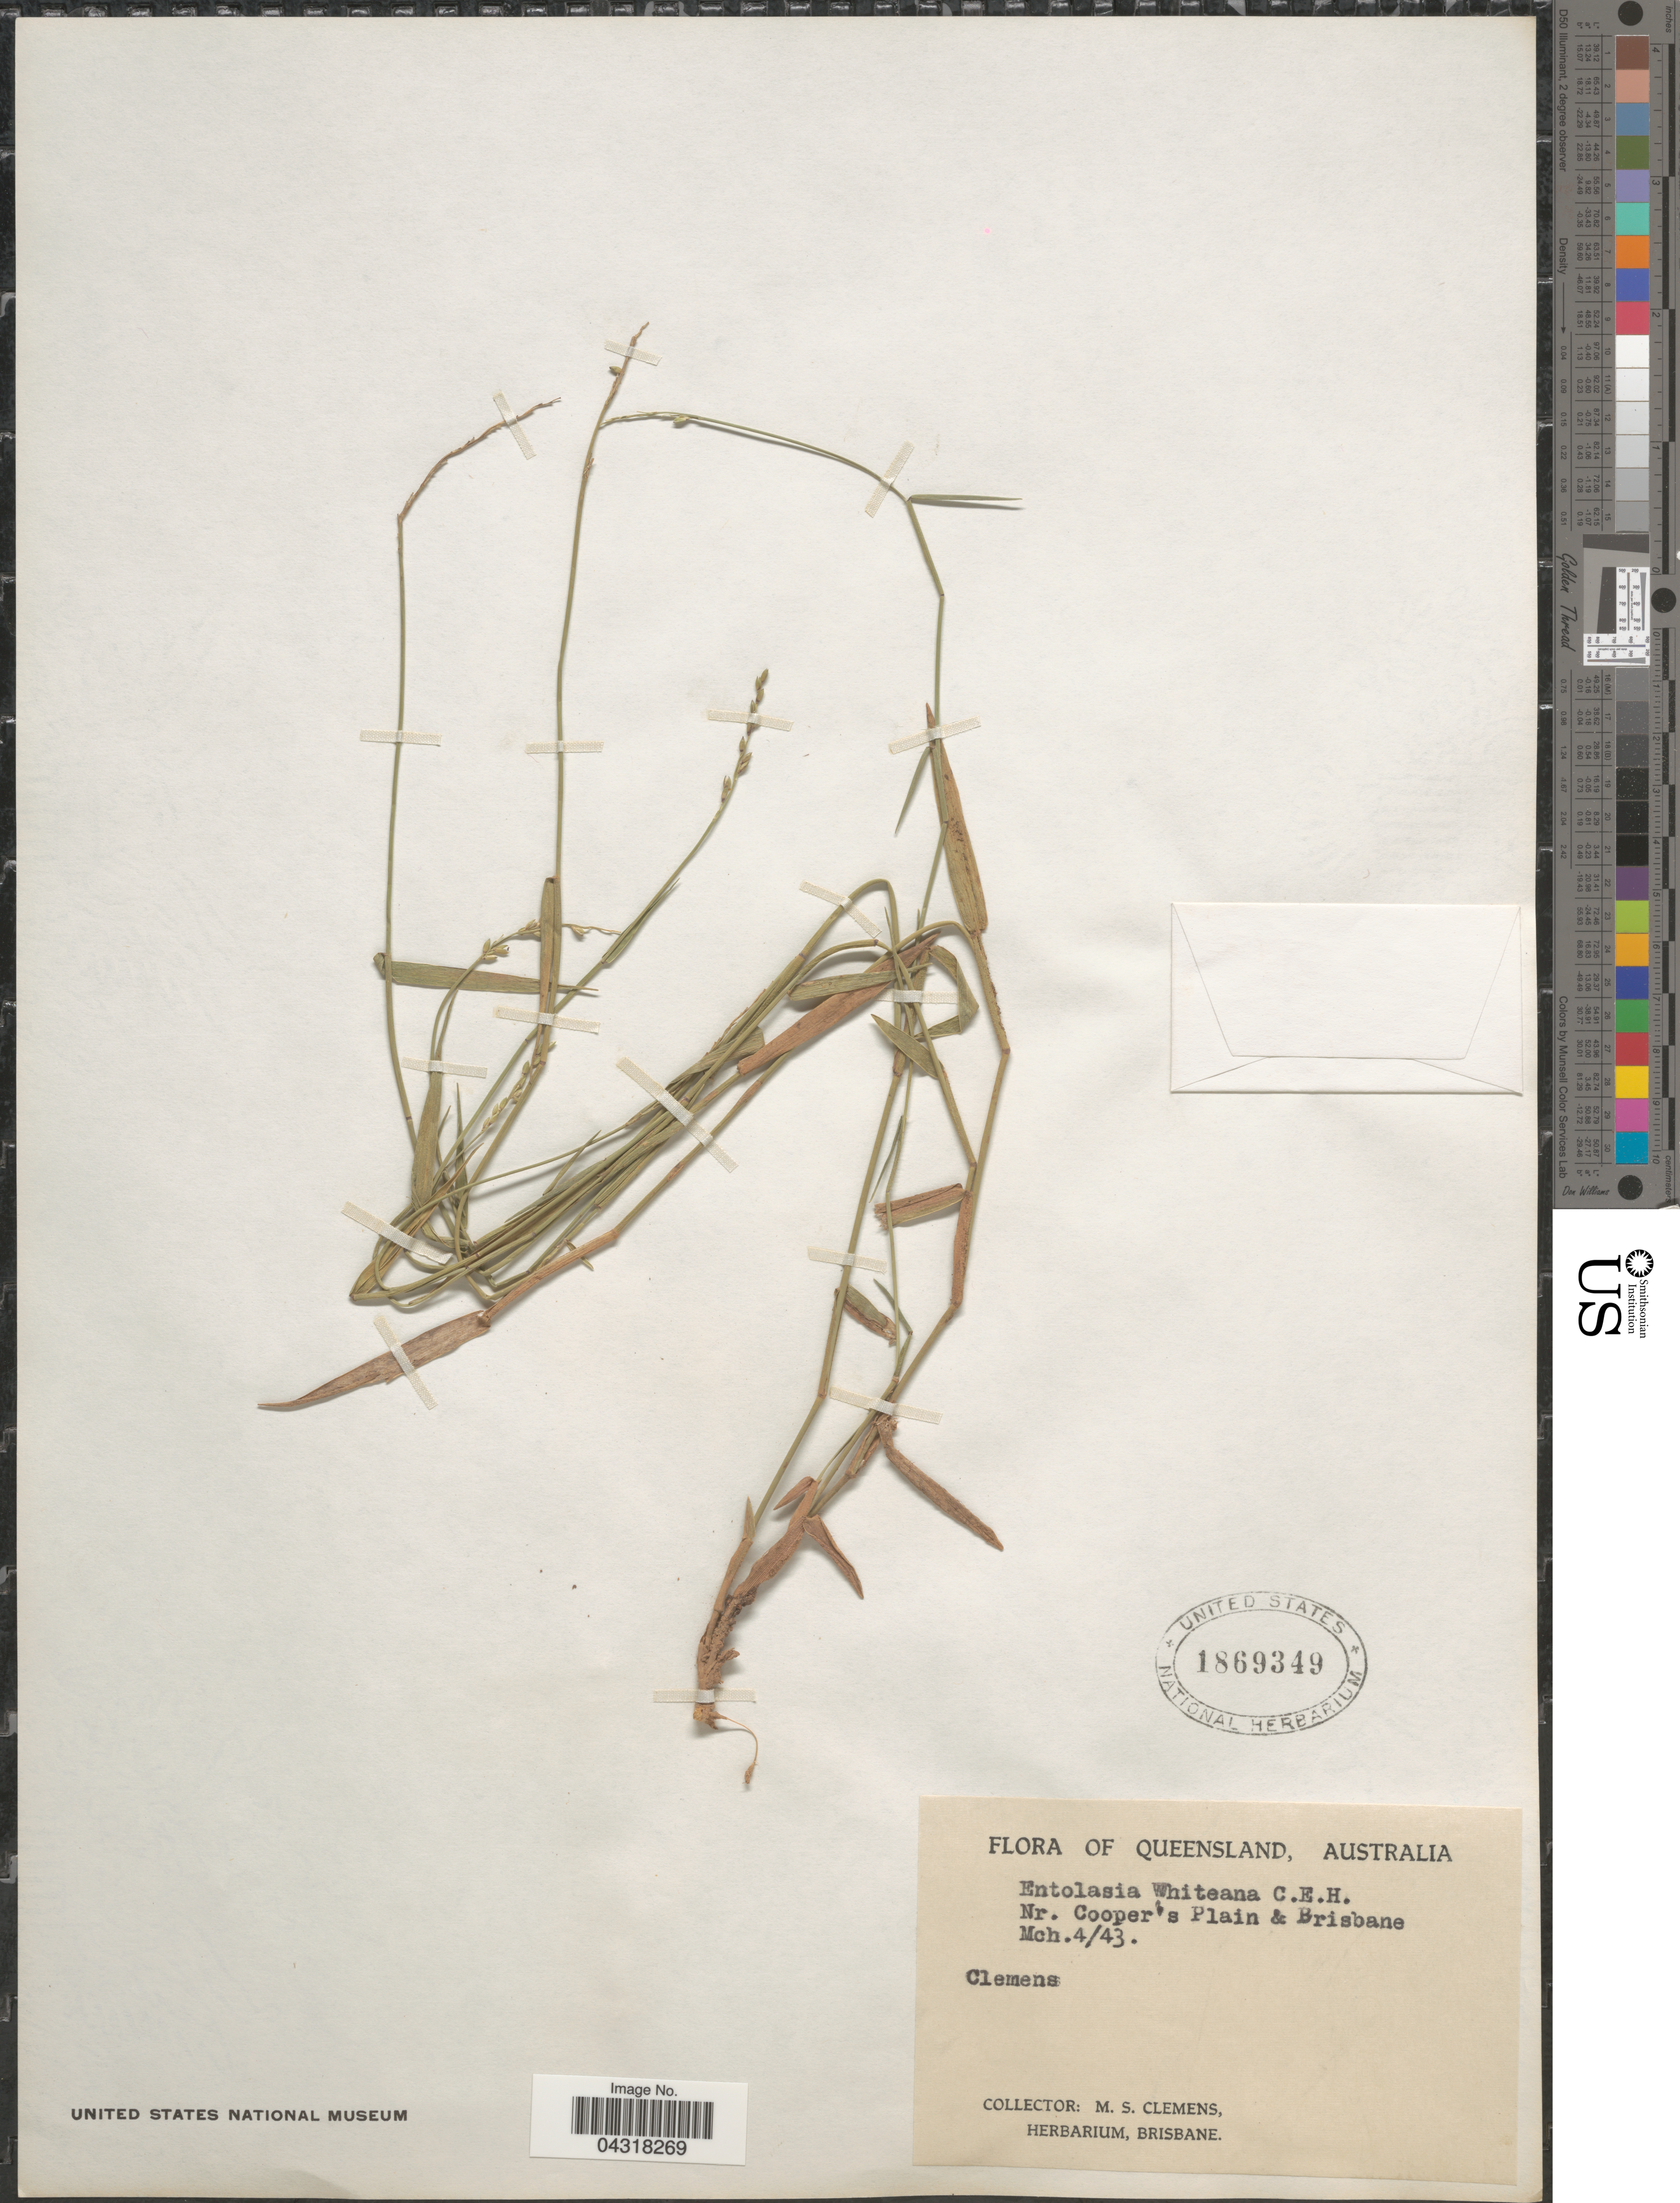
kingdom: Plantae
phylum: Tracheophyta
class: Liliopsida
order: Poales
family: Poaceae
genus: Entolasia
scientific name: Entolasia whiteana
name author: C.E. Hubb.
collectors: M. S. Clemens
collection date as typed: Transcribed d/m/y: 4/3/43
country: Australia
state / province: Queensland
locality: Nr. Cooper's Plain & Brisbane.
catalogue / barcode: US 1869349